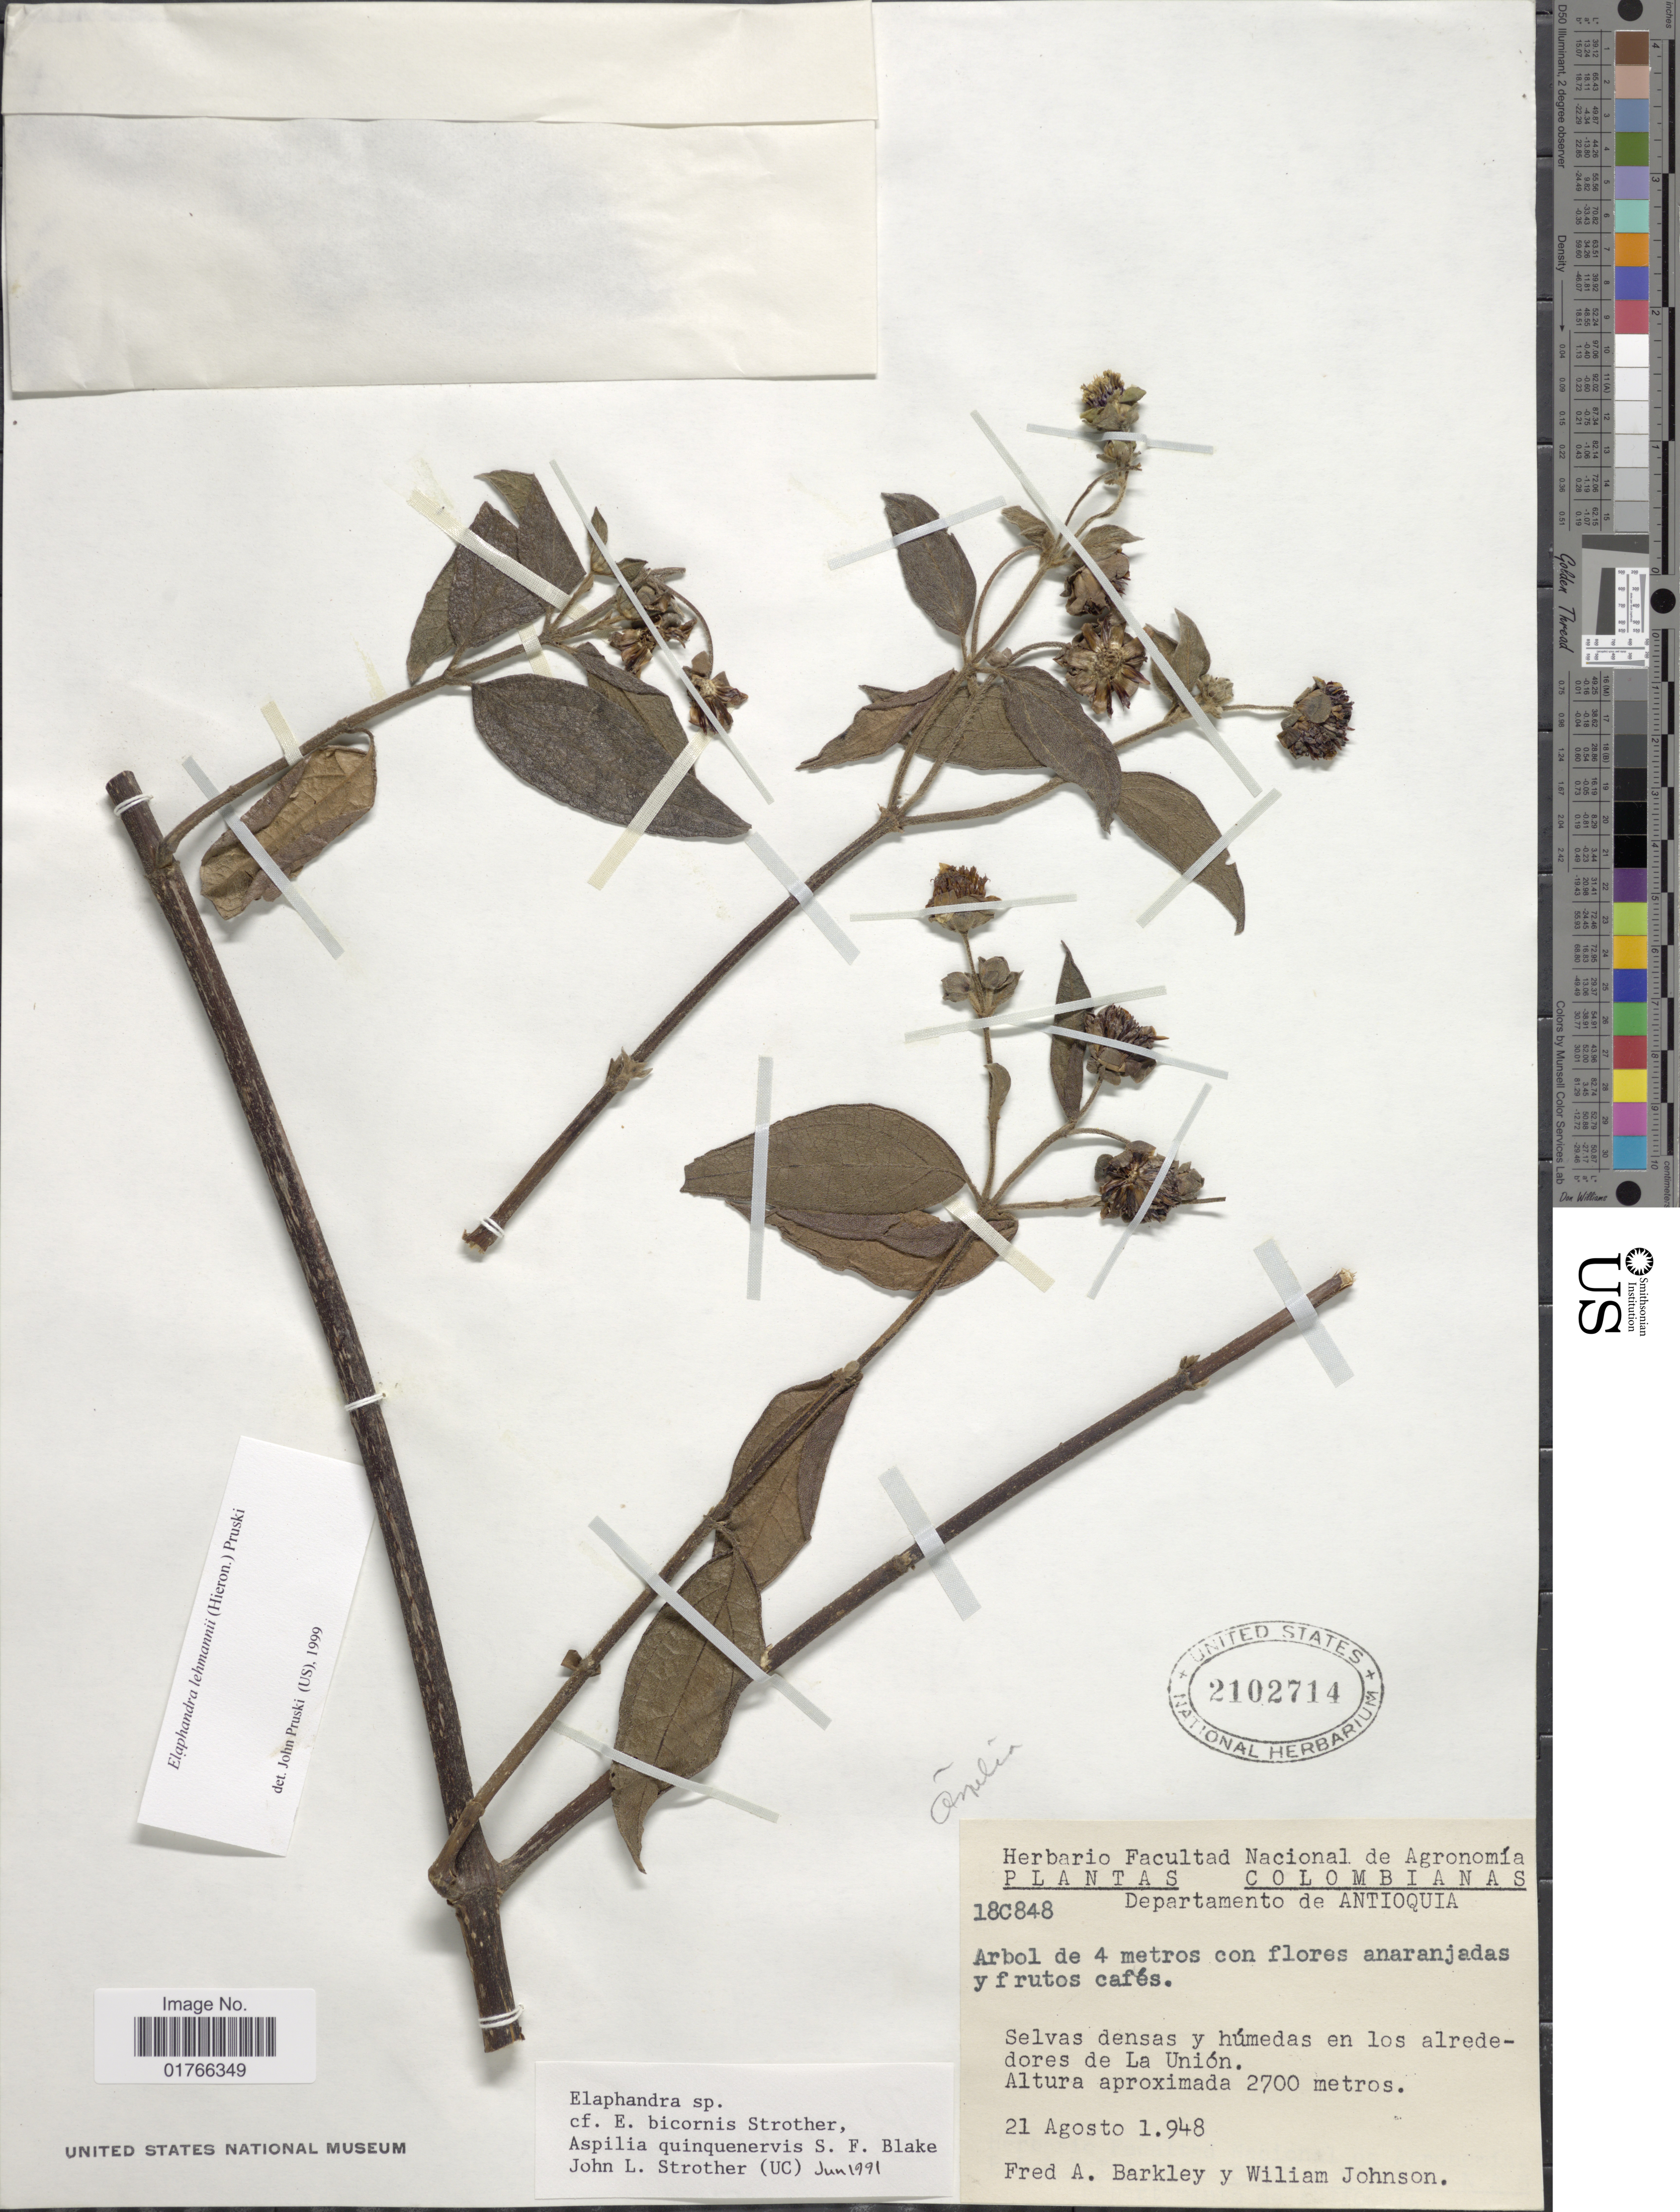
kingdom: Plantae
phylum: Tracheophyta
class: Magnoliopsida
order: Asterales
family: Asteraceae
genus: Elaphandra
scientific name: Elaphandra lehmannii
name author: (Hieron.) Pruski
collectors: F. A. Barkley & W. M. Johnson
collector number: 18C848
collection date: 1948-08-21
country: Colombia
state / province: Antioquia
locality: En los alrededores de La Union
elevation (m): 2700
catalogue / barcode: US 2102714